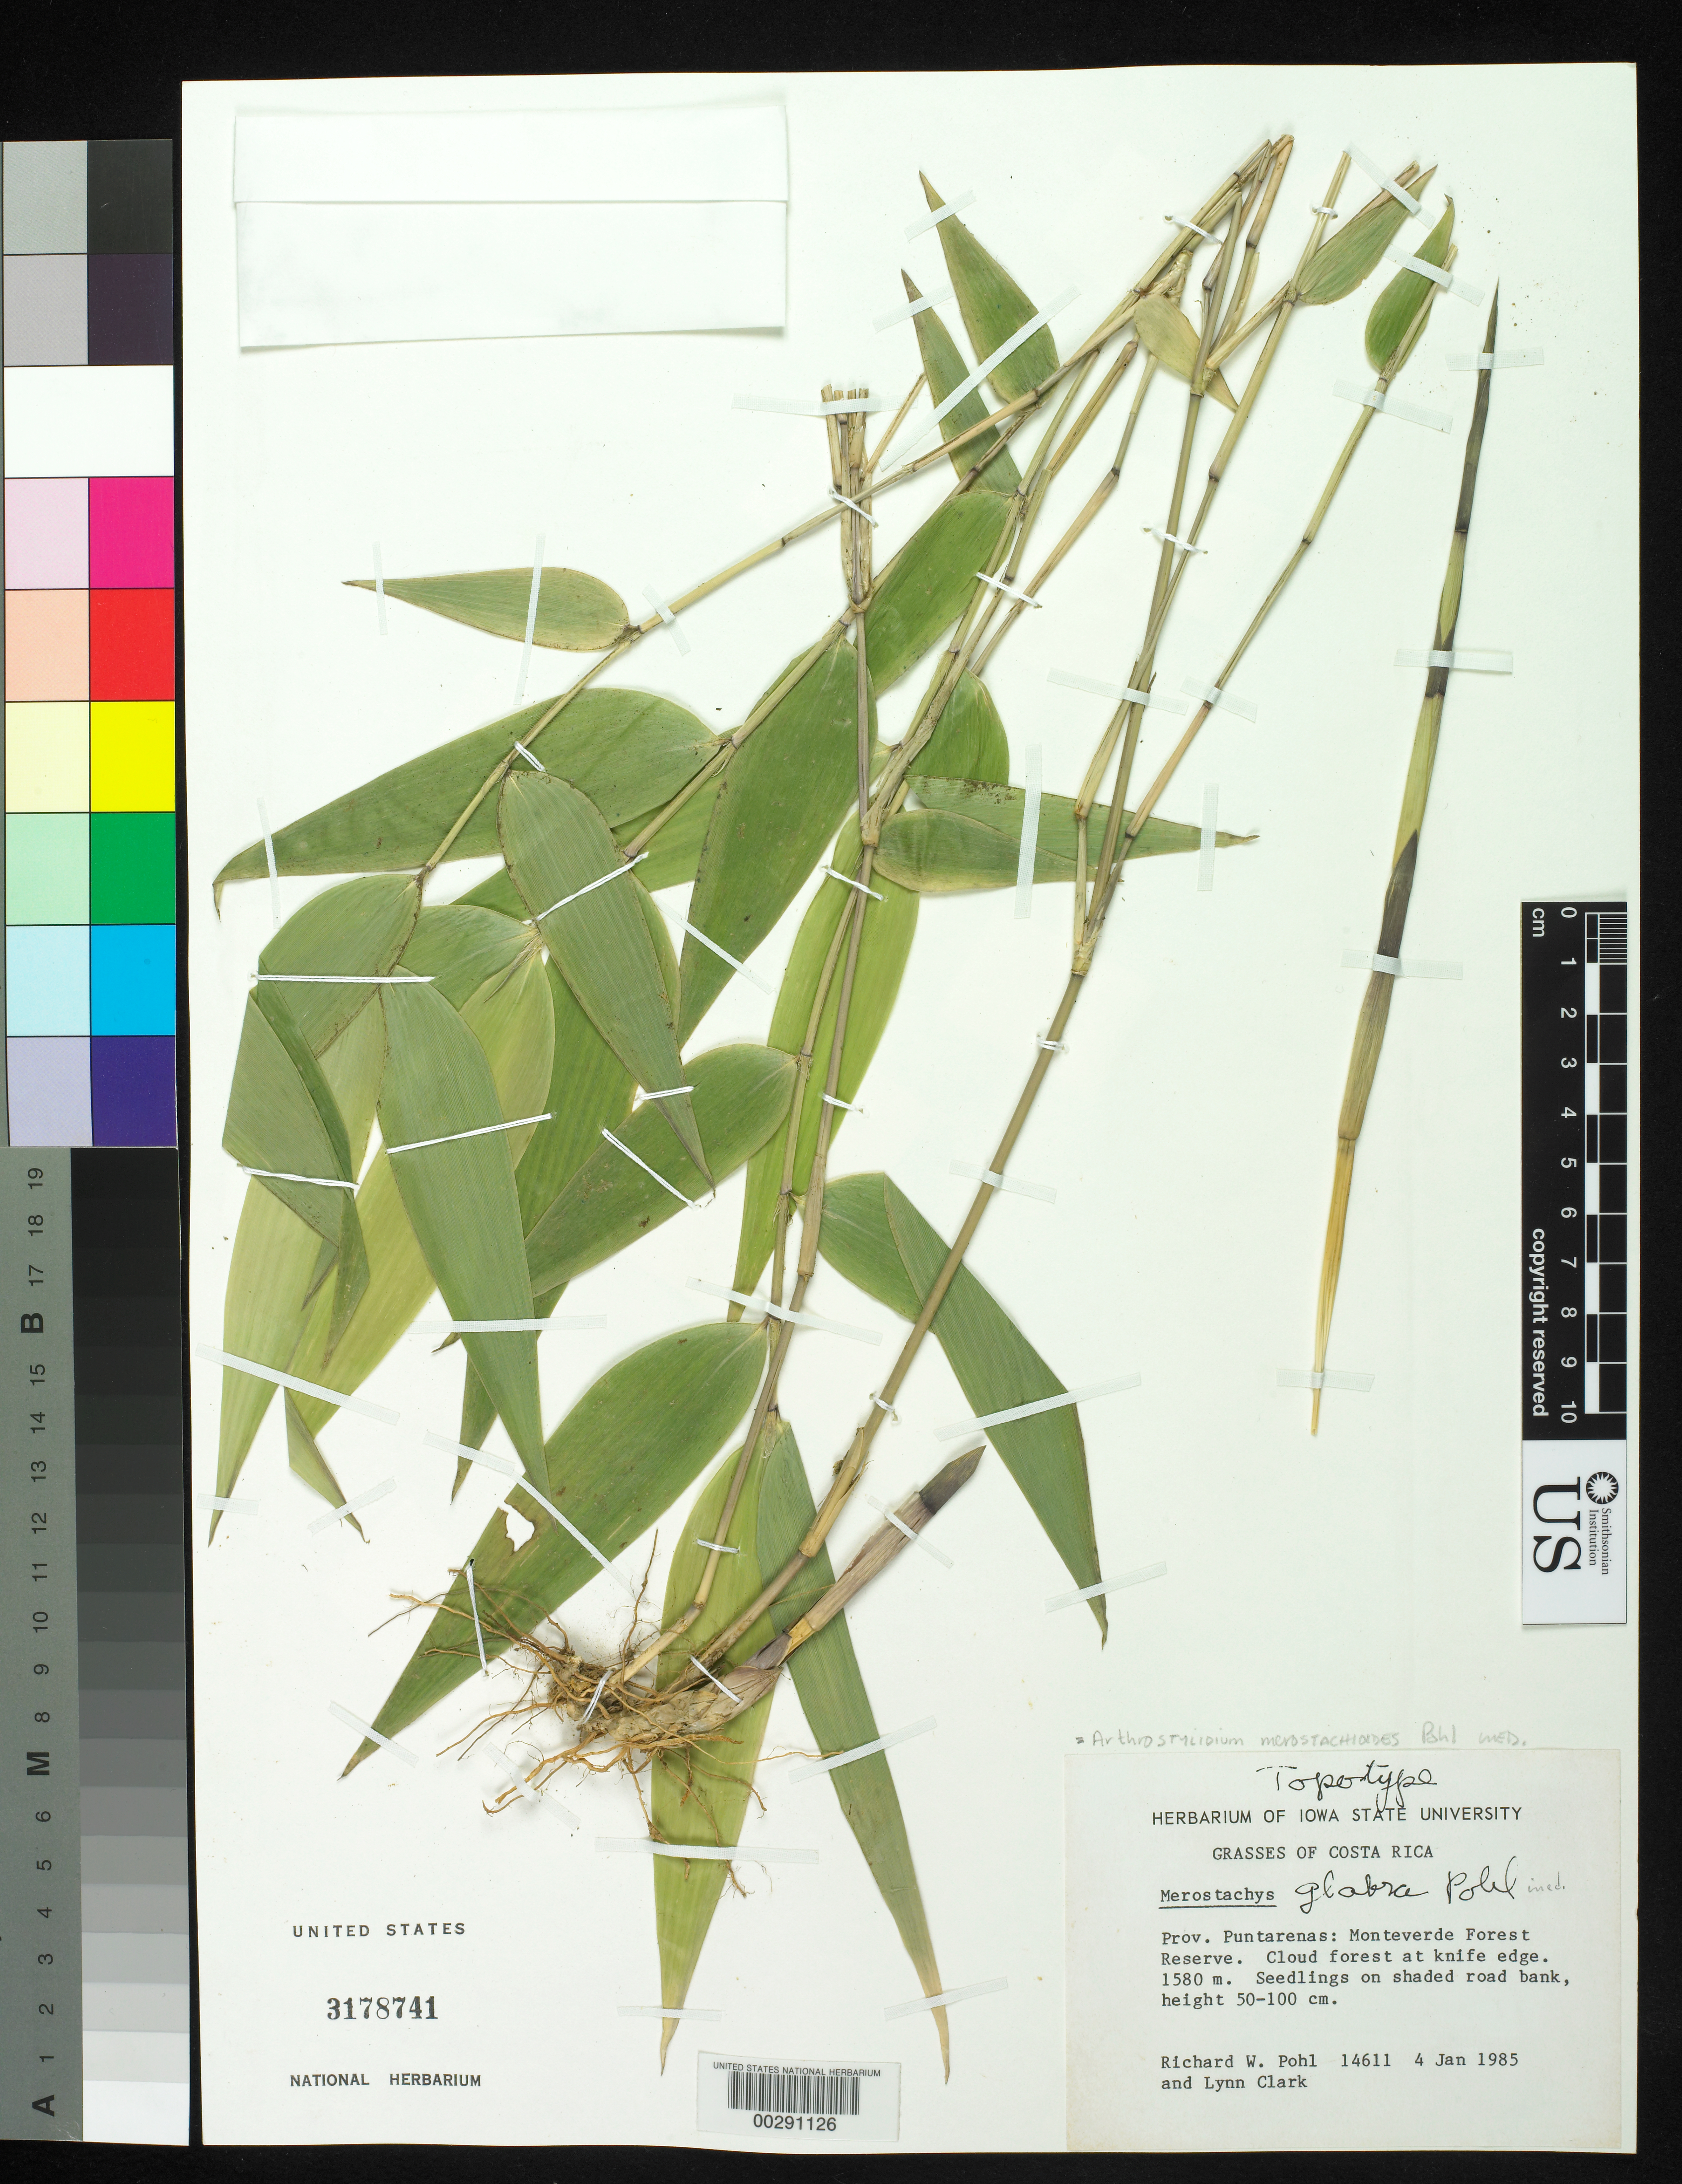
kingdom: Plantae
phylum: Tracheophyta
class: Liliopsida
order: Poales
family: Poaceae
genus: Arthrostylidium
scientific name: Arthrostylidium merostachyoides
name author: R.W. Pohl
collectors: R. W. Pohl & L. G. Clark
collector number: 14611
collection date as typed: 04 Jan 1985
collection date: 1985-01-04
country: Costa Rica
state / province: Puntarenas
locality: Monteverde forest reserve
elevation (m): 1580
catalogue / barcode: US 3178741